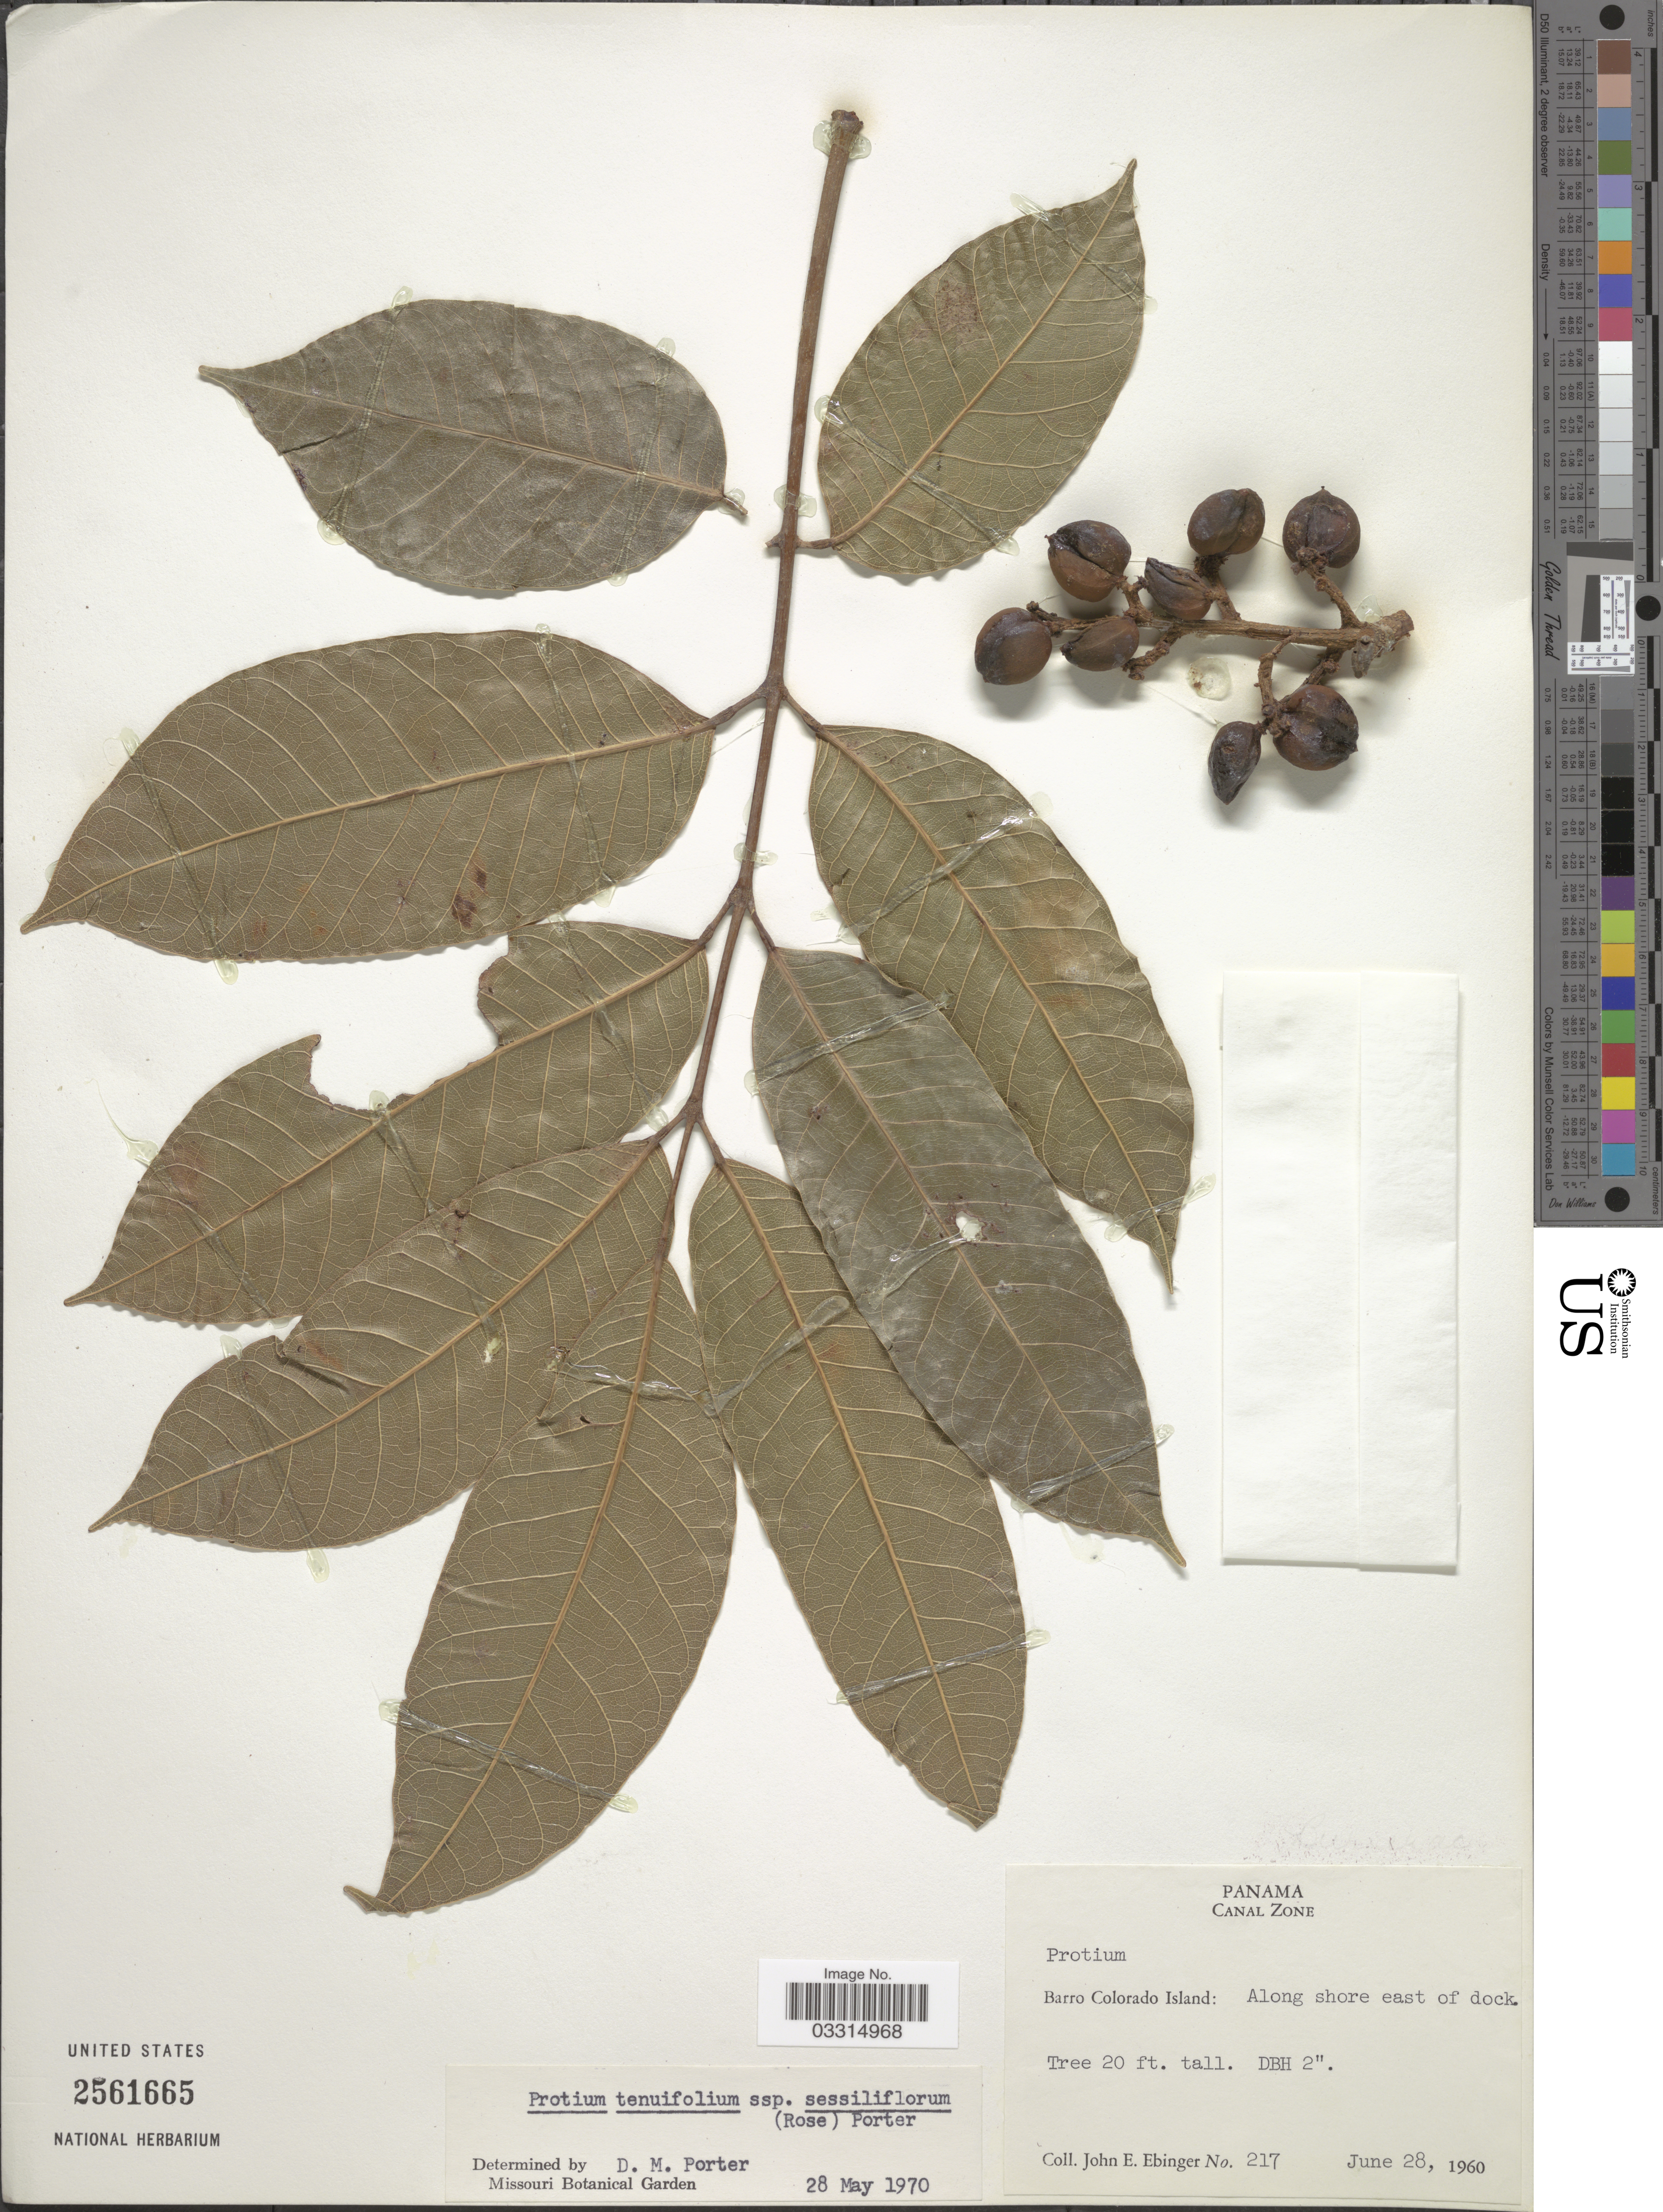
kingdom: Plantae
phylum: Tracheophyta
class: Magnoliopsida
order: Sapindales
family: Burseraceae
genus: Protium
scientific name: Protium sessiliflorum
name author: (Rose) Standl.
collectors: J. Ebinger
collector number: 217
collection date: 1960-06-28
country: Panama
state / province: Panamá Oeste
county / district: Canal Zone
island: Barro Colorado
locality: Canal Zone. Barro Colorado Island: Along shore east of dock.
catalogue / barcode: US 2561665